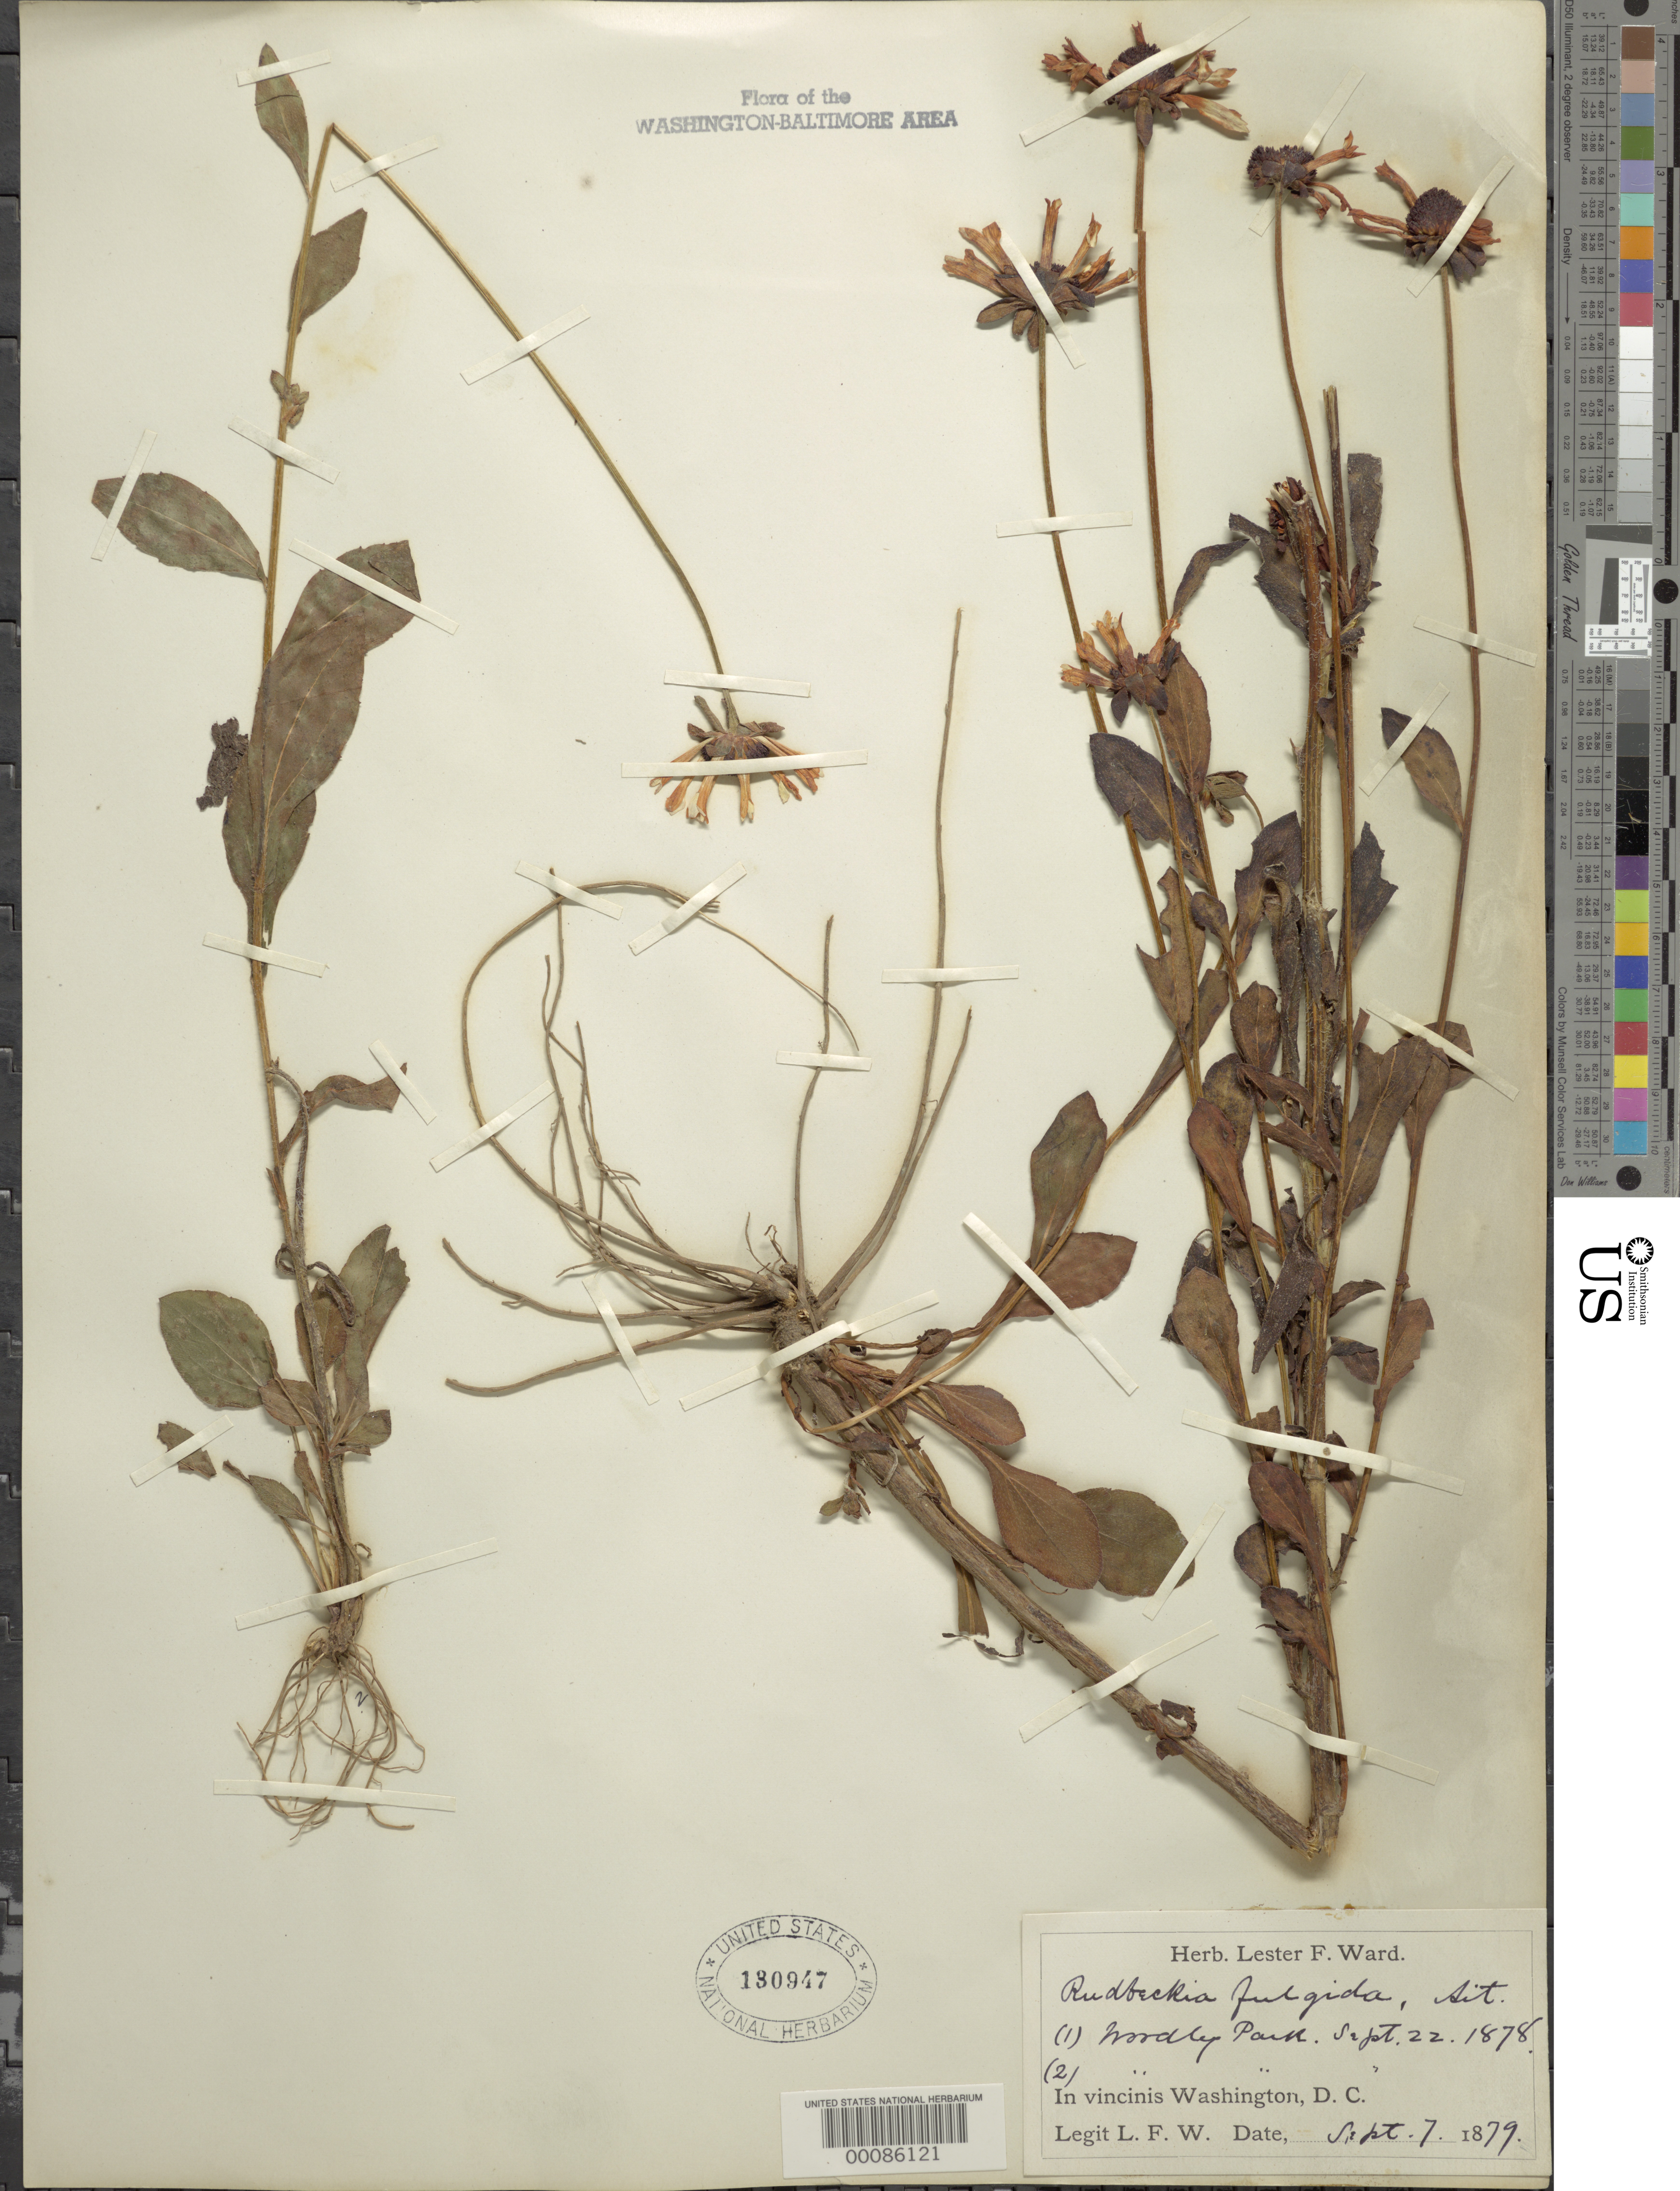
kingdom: Plantae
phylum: Tracheophyta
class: Magnoliopsida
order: Asterales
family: Asteraceae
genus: Rudbeckia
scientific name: Rudbeckia fulgida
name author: Aiton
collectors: L. F. Ward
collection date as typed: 22 Sep 1878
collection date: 1878-09-22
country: United States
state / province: District of Columbia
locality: Woodley Park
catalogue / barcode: US 130947